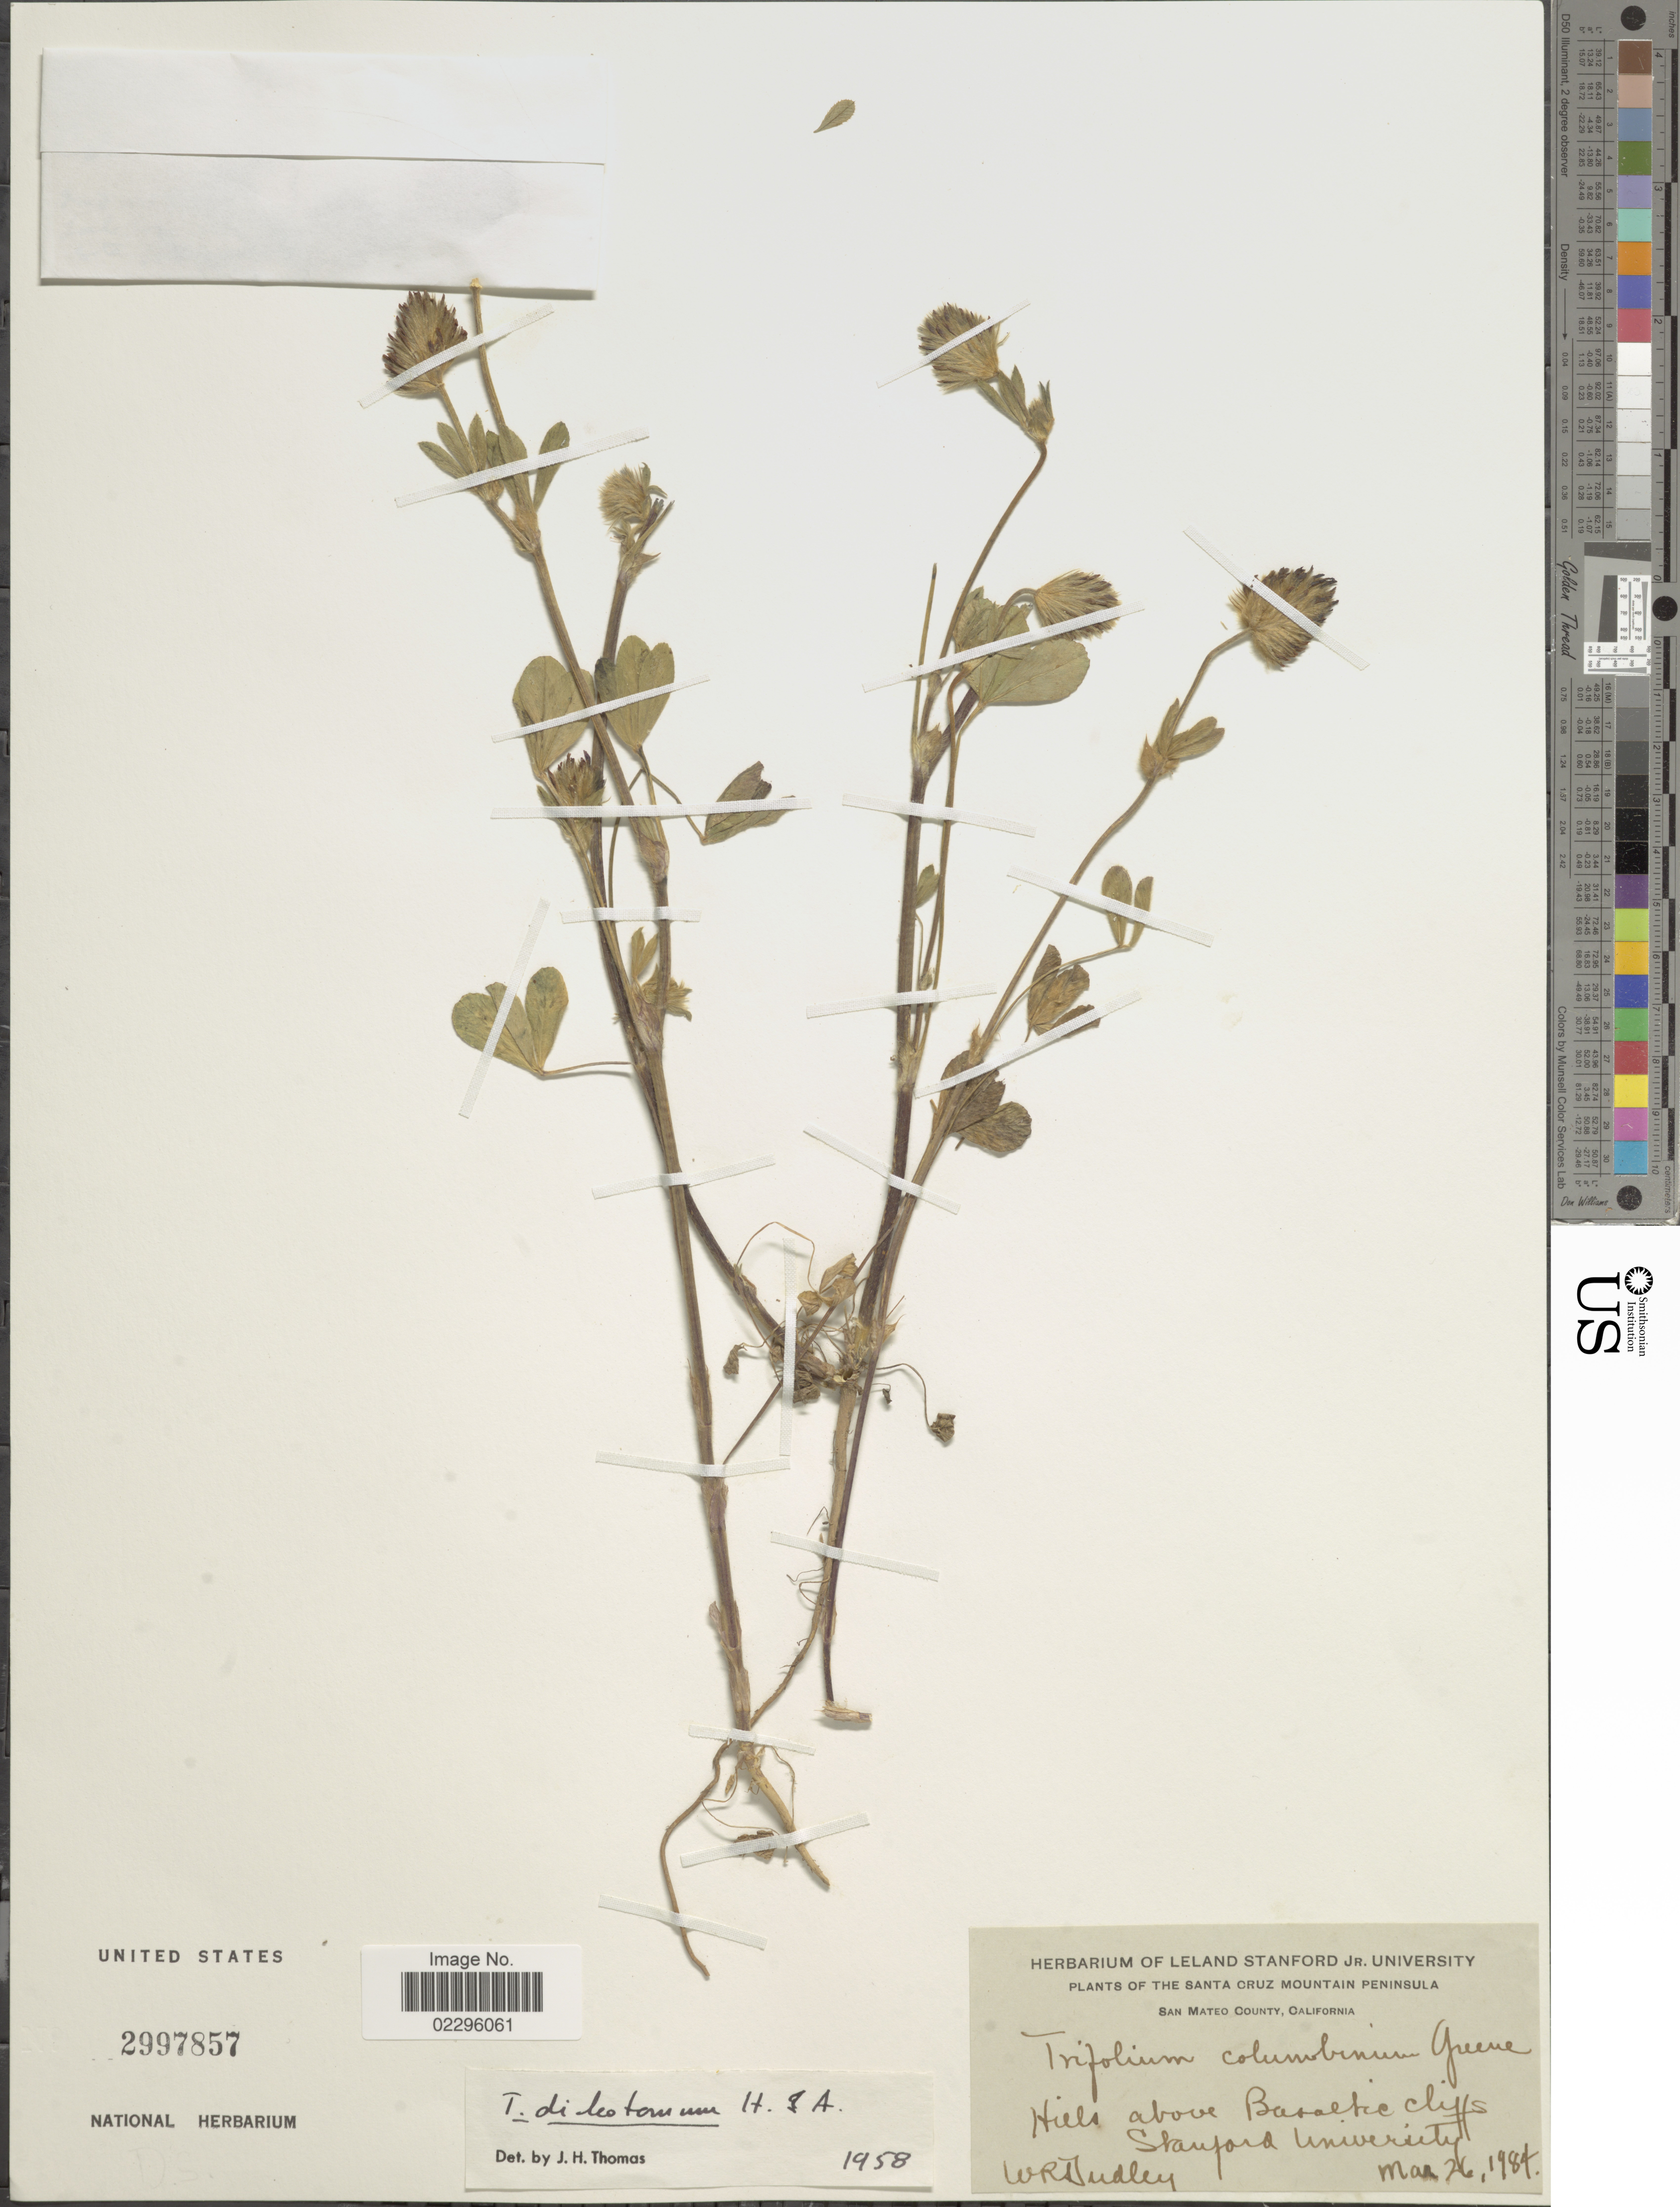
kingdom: Plantae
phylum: Tracheophyta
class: Magnoliopsida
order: Fabales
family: Fabaceae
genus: Trifolium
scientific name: Trifolium columbinum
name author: Greene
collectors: W. Judley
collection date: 1984-03-26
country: United States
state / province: California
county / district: San Mateo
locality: Santa Cruz Mountain Peninsula, San Mateo County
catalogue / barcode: US 2997857